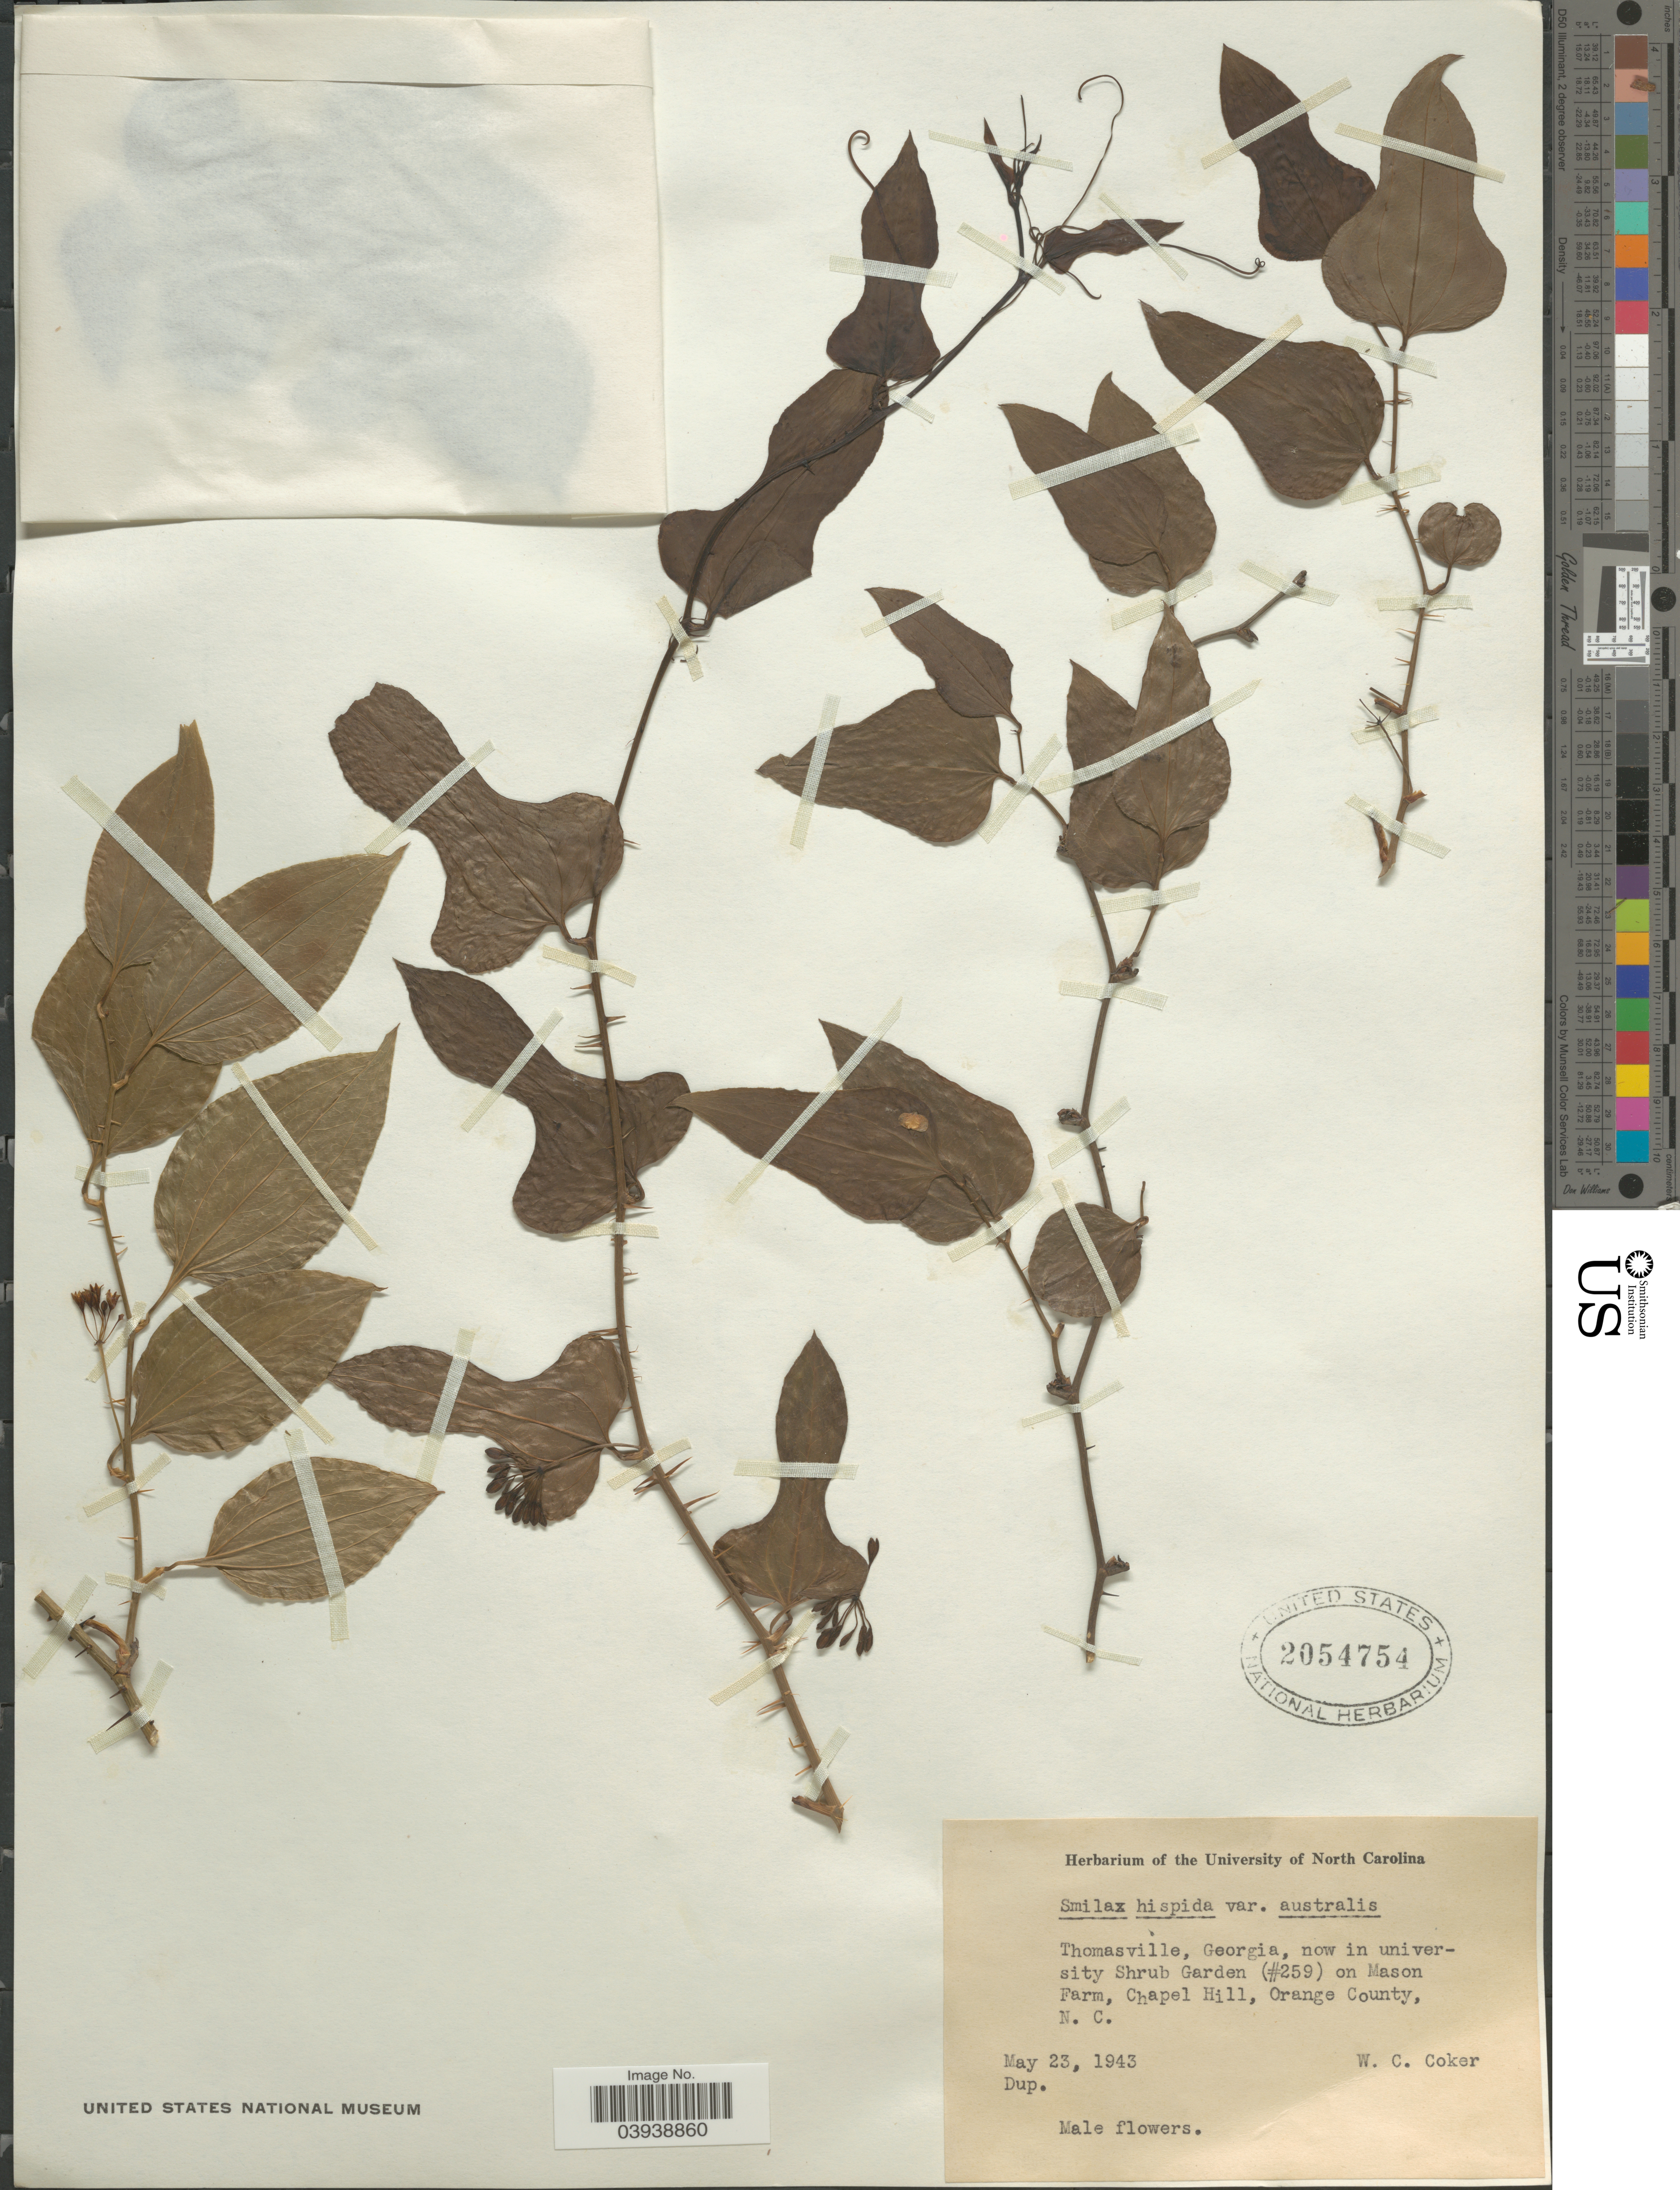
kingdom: Plantae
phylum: Tracheophyta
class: Liliopsida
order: Liliales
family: Smilacaceae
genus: Smilax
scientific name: Smilax hispida var. australis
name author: Small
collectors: W. Coker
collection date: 1943-05-23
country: United States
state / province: North Carolina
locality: Thomasville, Georgia, now in university Shrub Garden (#259) on Mason Farm, Chapel Hill, Orange County.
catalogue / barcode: US 2054754